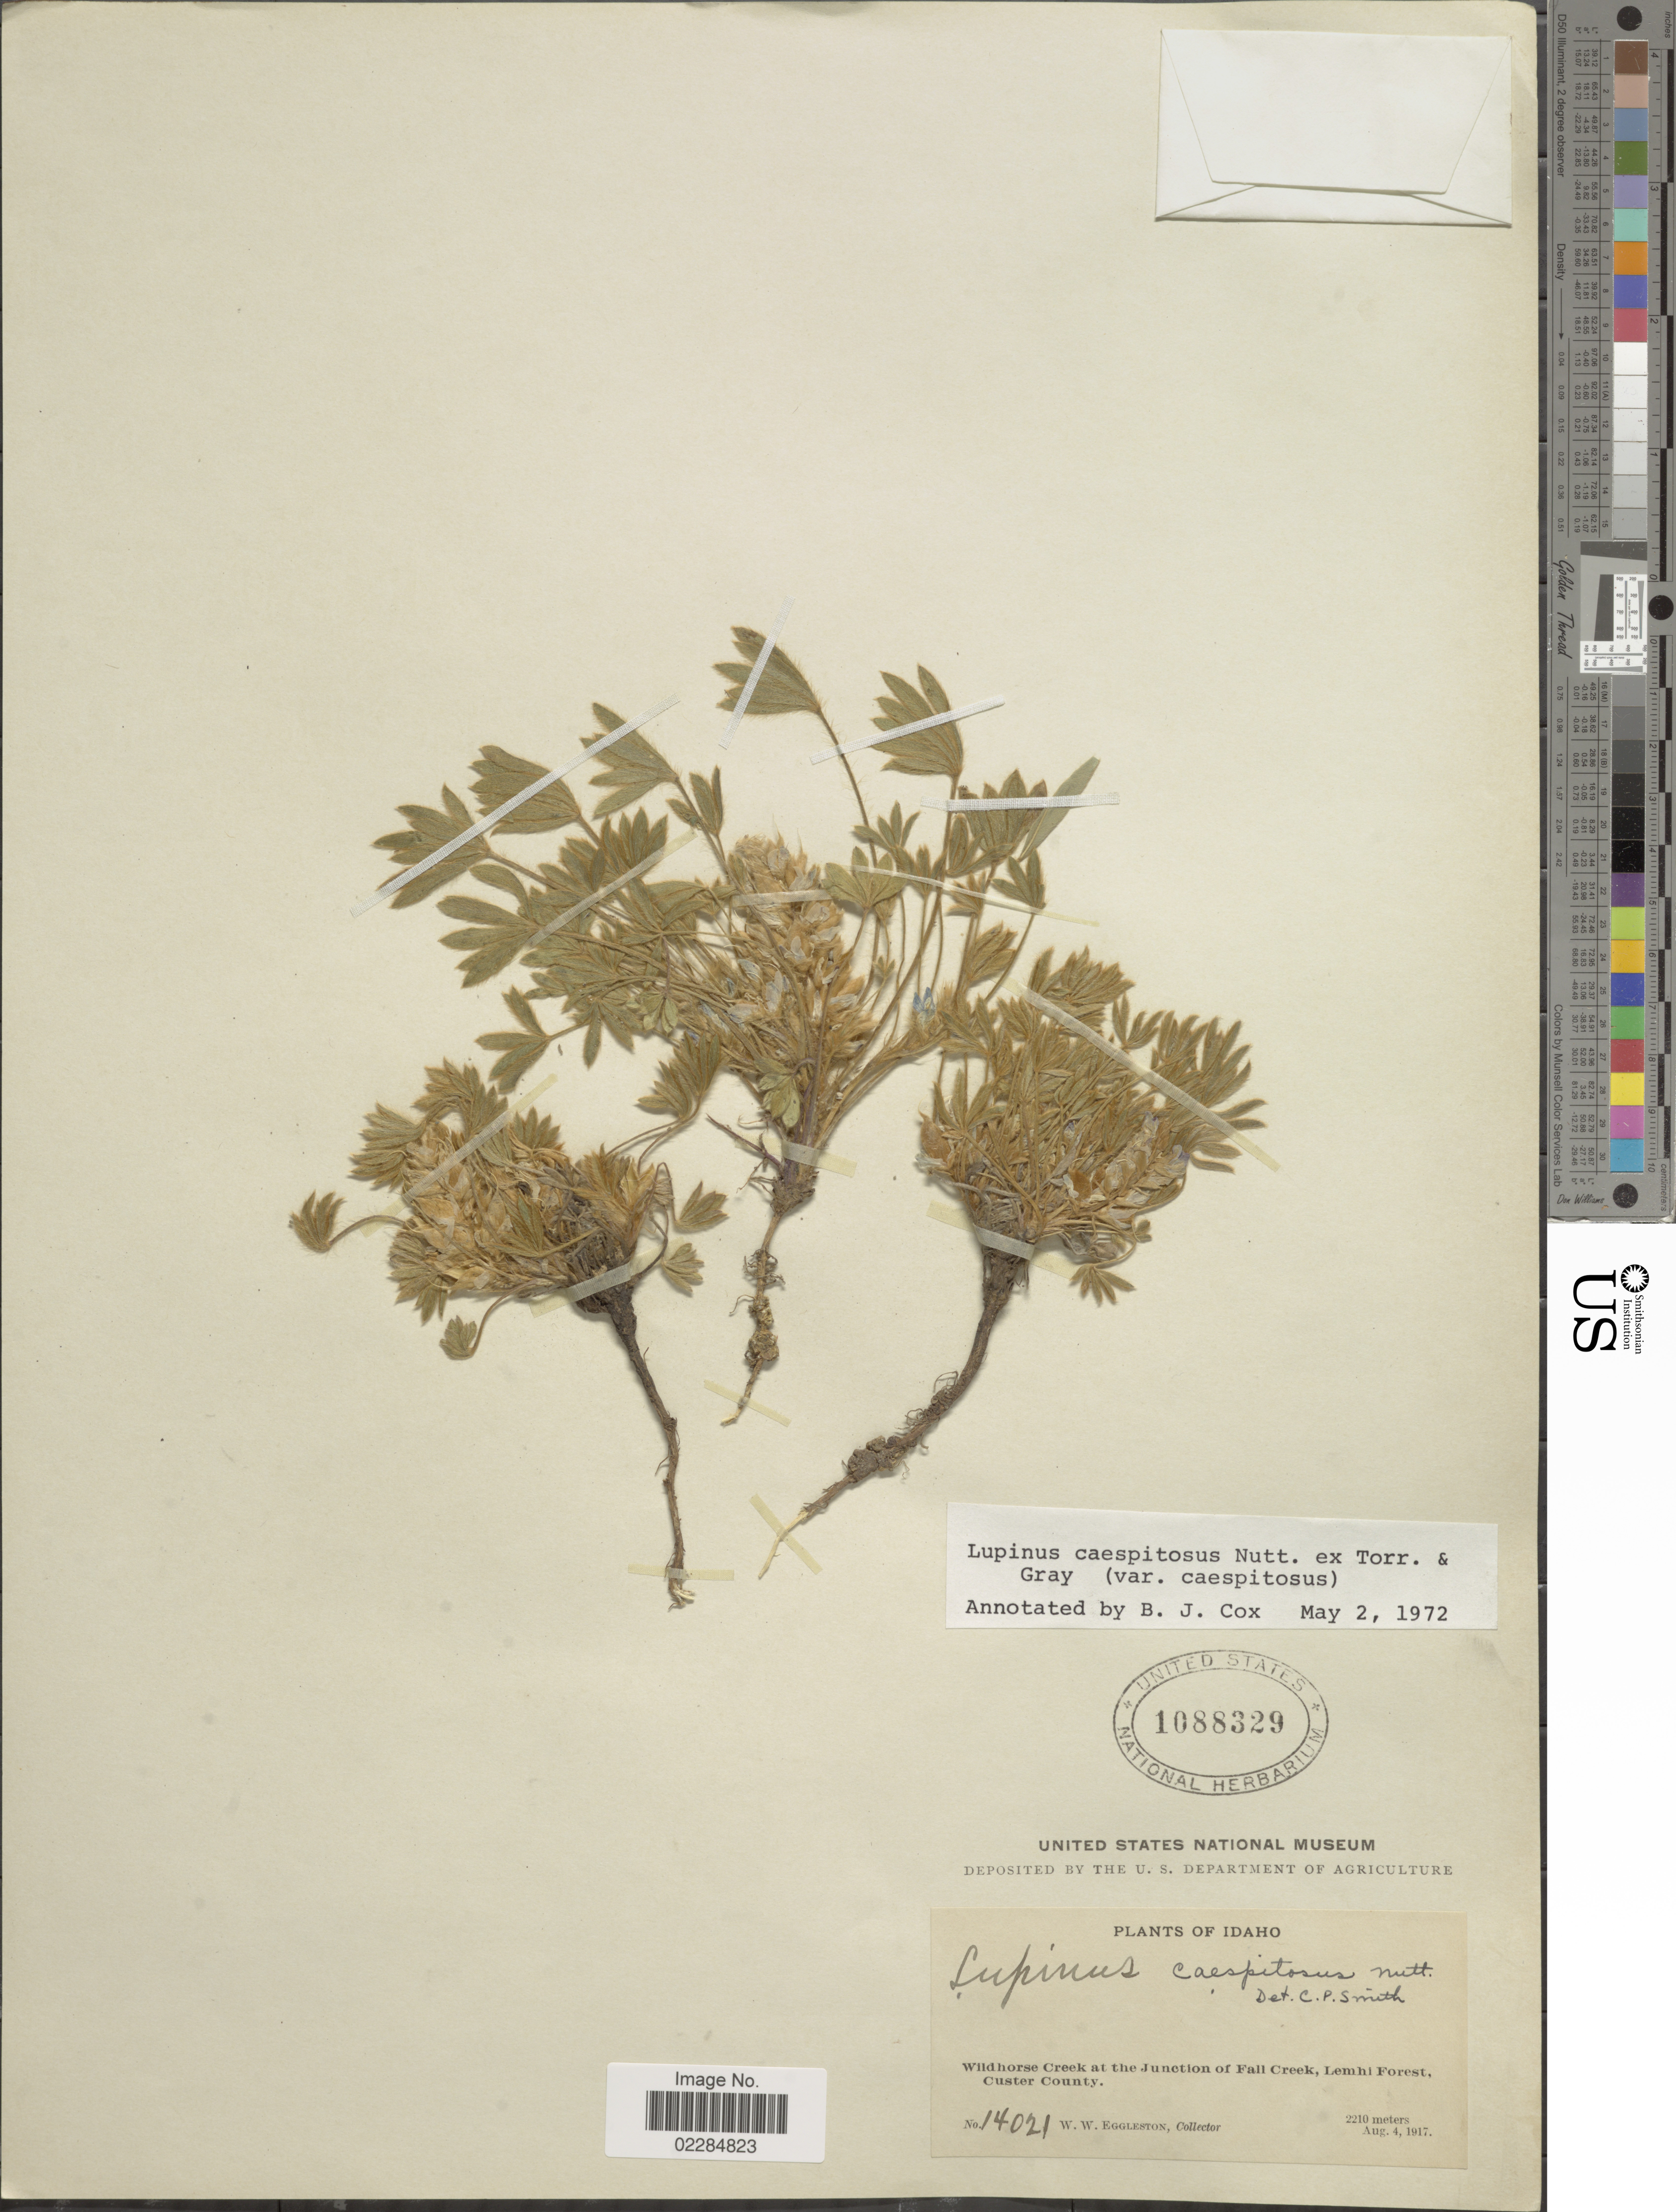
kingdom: Plantae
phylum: Tracheophyta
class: Magnoliopsida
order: Fabales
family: Fabaceae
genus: Lupinus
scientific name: Lupinus caespitosus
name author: Nutt.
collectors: W. W. Eggleston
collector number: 14021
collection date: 1917-08-04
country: United States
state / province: Idaho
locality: Wildhorse Creek at the Junction of Fall Creek, Lemhi Forest, Custer County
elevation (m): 2210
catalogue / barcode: US 1088329